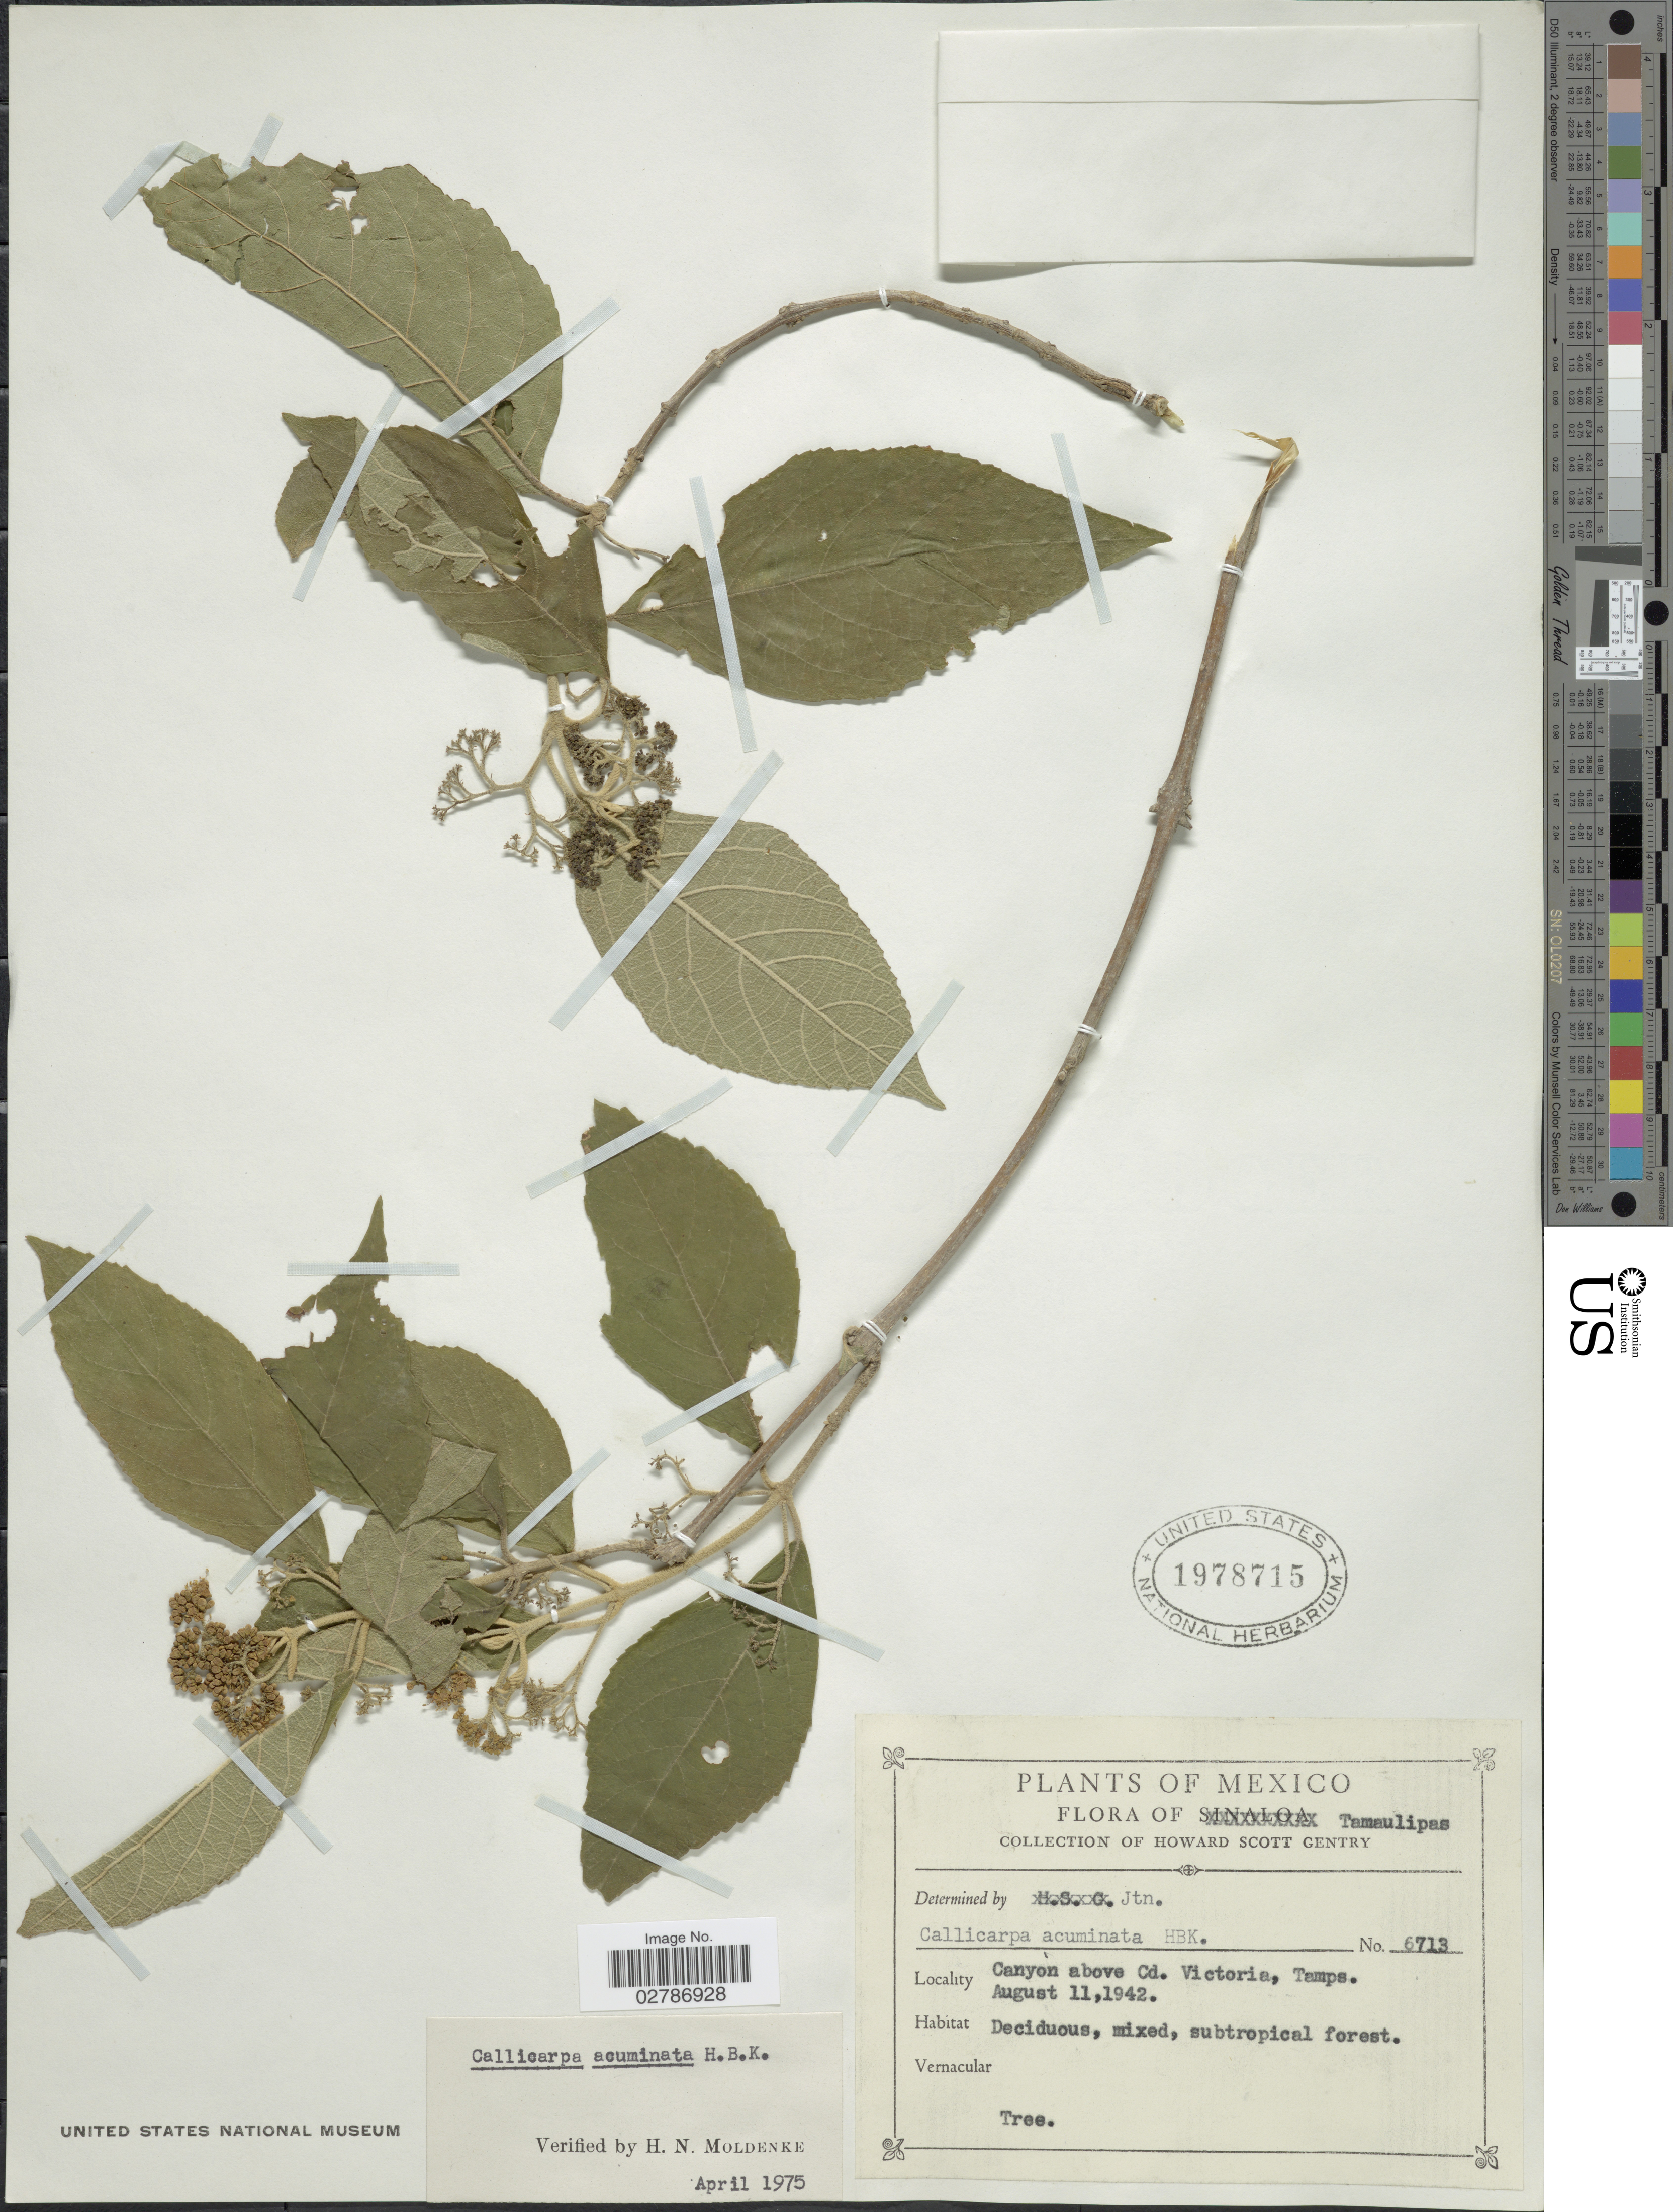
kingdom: Plantae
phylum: Tracheophyta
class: Magnoliopsida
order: Lamiales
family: Lamiaceae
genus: Callicarpa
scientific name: Callicarpa acuminata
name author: Kunth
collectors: H. S. Gentry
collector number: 6713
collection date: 1942-08-11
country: Mexico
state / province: Tamaulipas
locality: Canyon above Cd. Victoria, Tamps.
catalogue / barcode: US 1978715